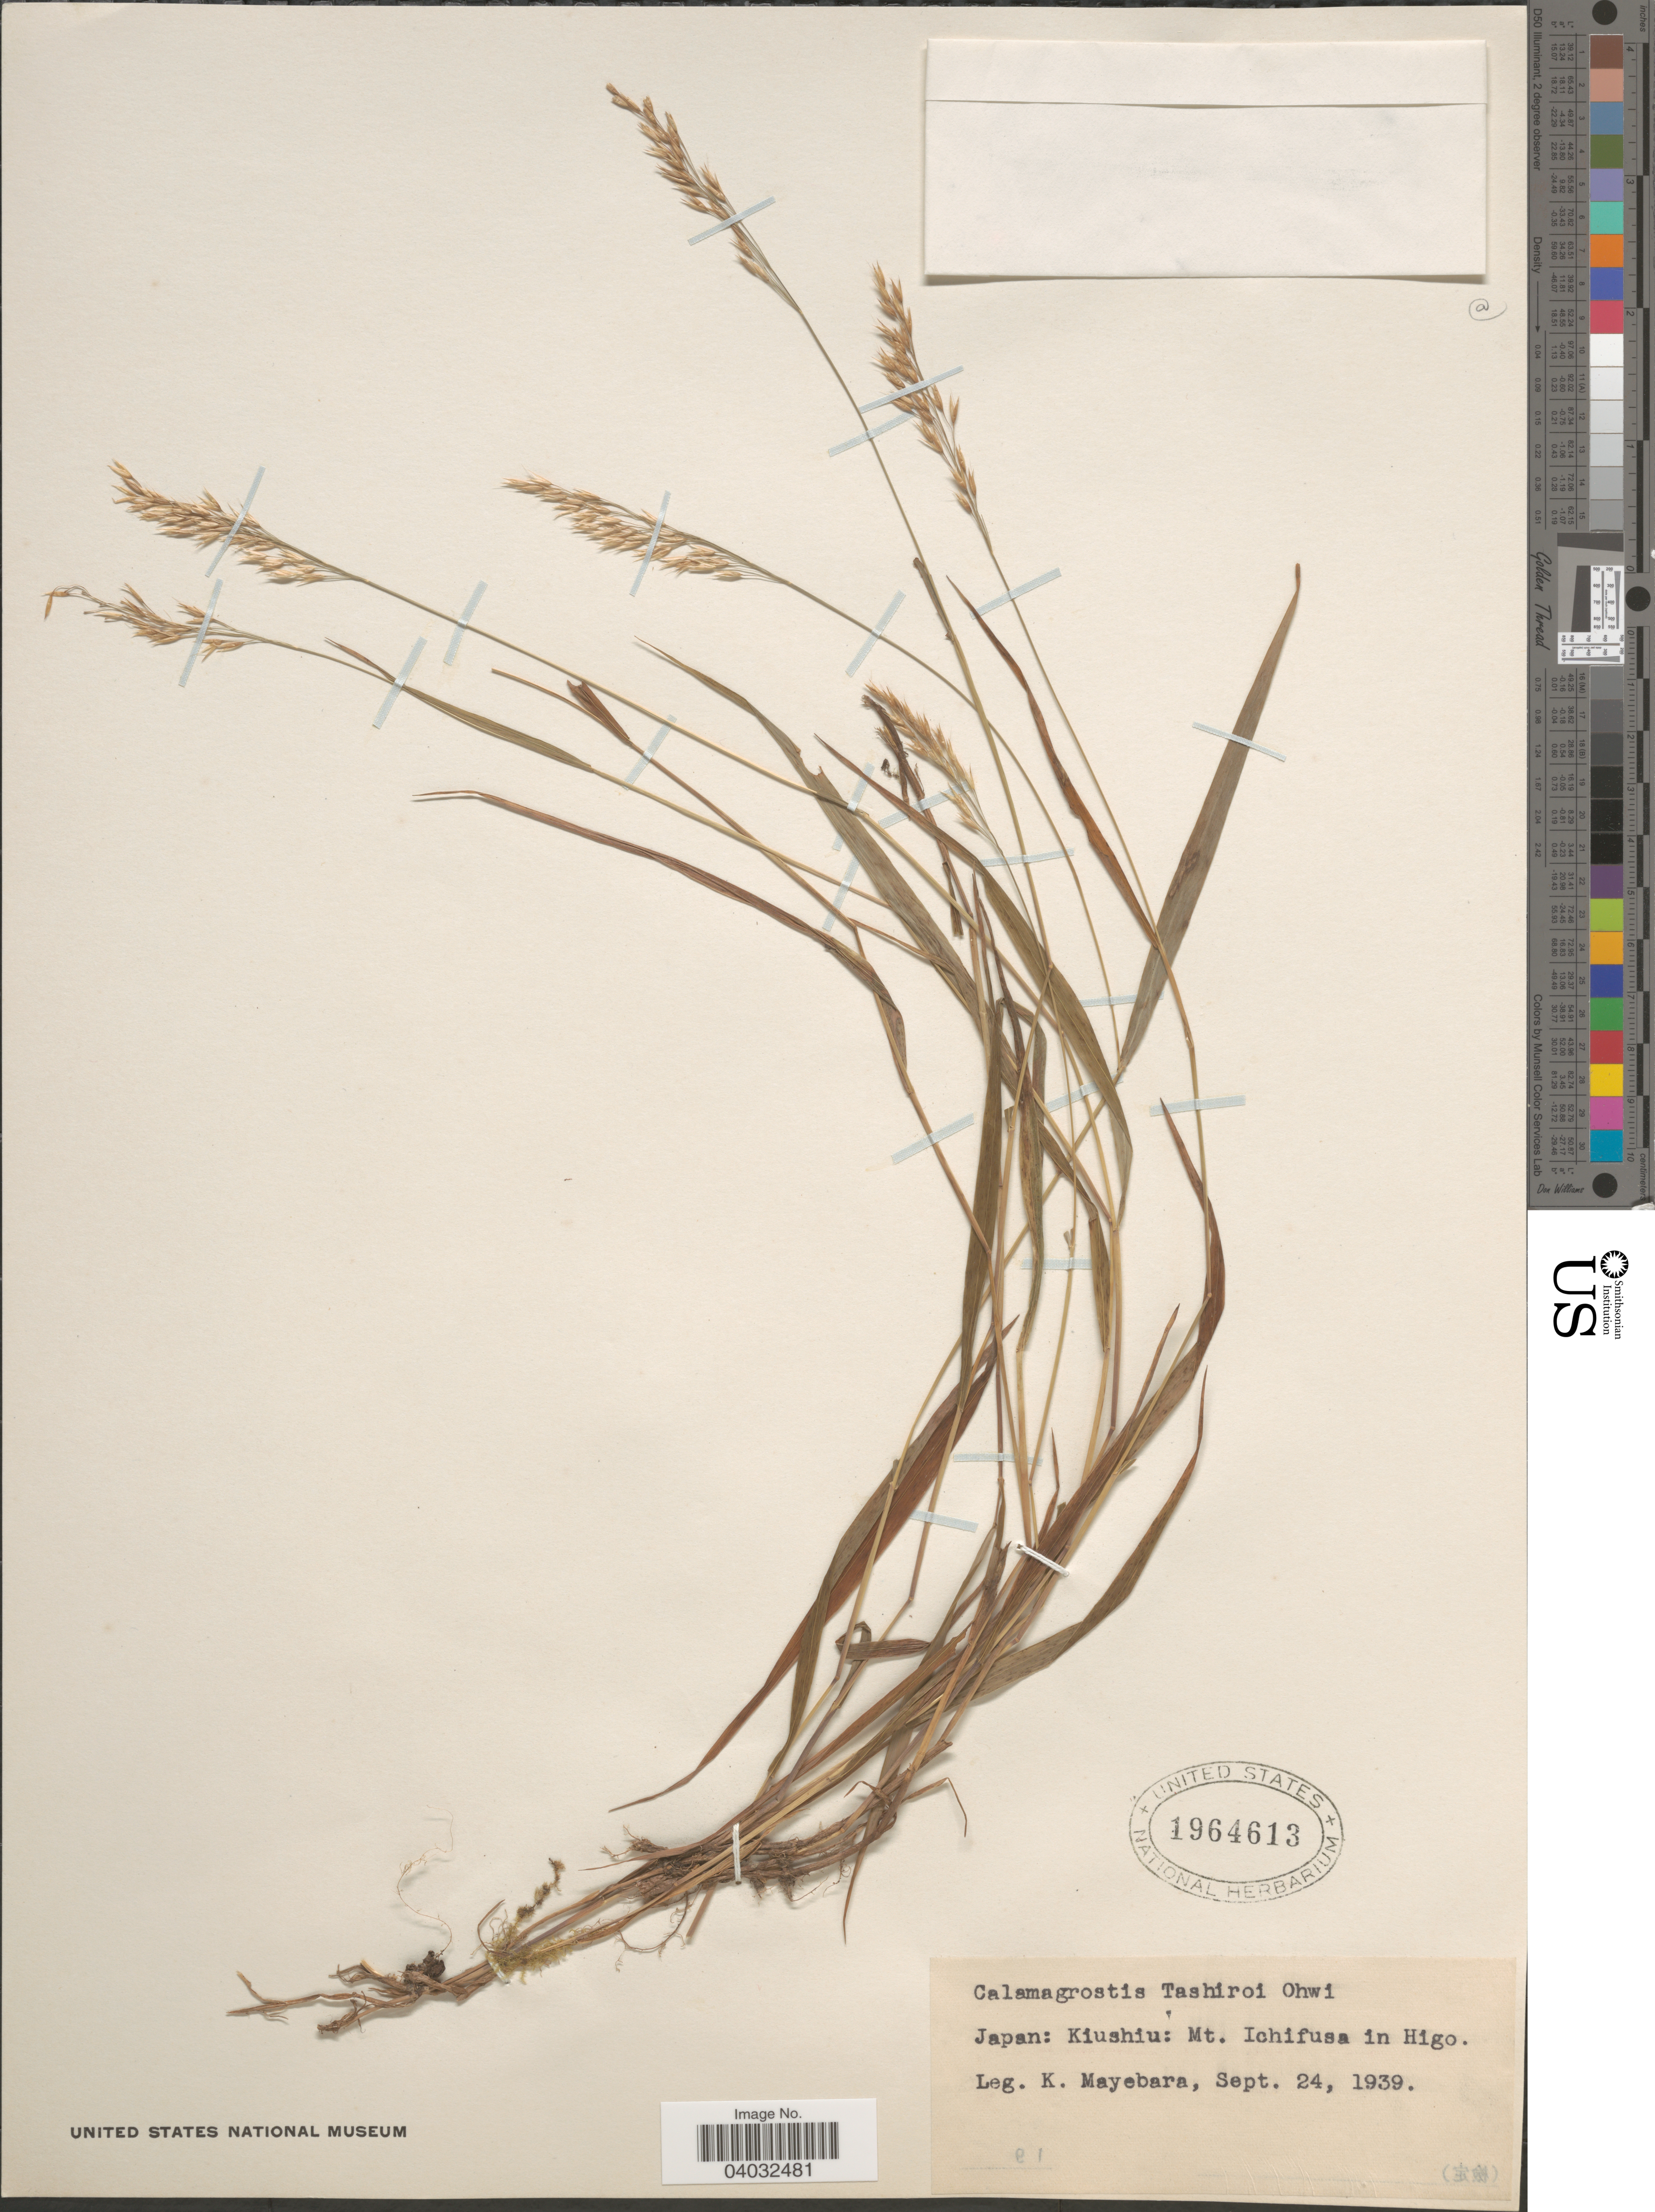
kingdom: Plantae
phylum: Tracheophyta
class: Liliopsida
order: Poales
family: Poaceae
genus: Calamagrostis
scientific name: Calamagrostis tashiroi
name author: Ohwi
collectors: K. Mayebara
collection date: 1939-09-24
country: Japan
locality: Kiushiu: Mt. Ichifusa in Higo.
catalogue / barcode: US 1964613